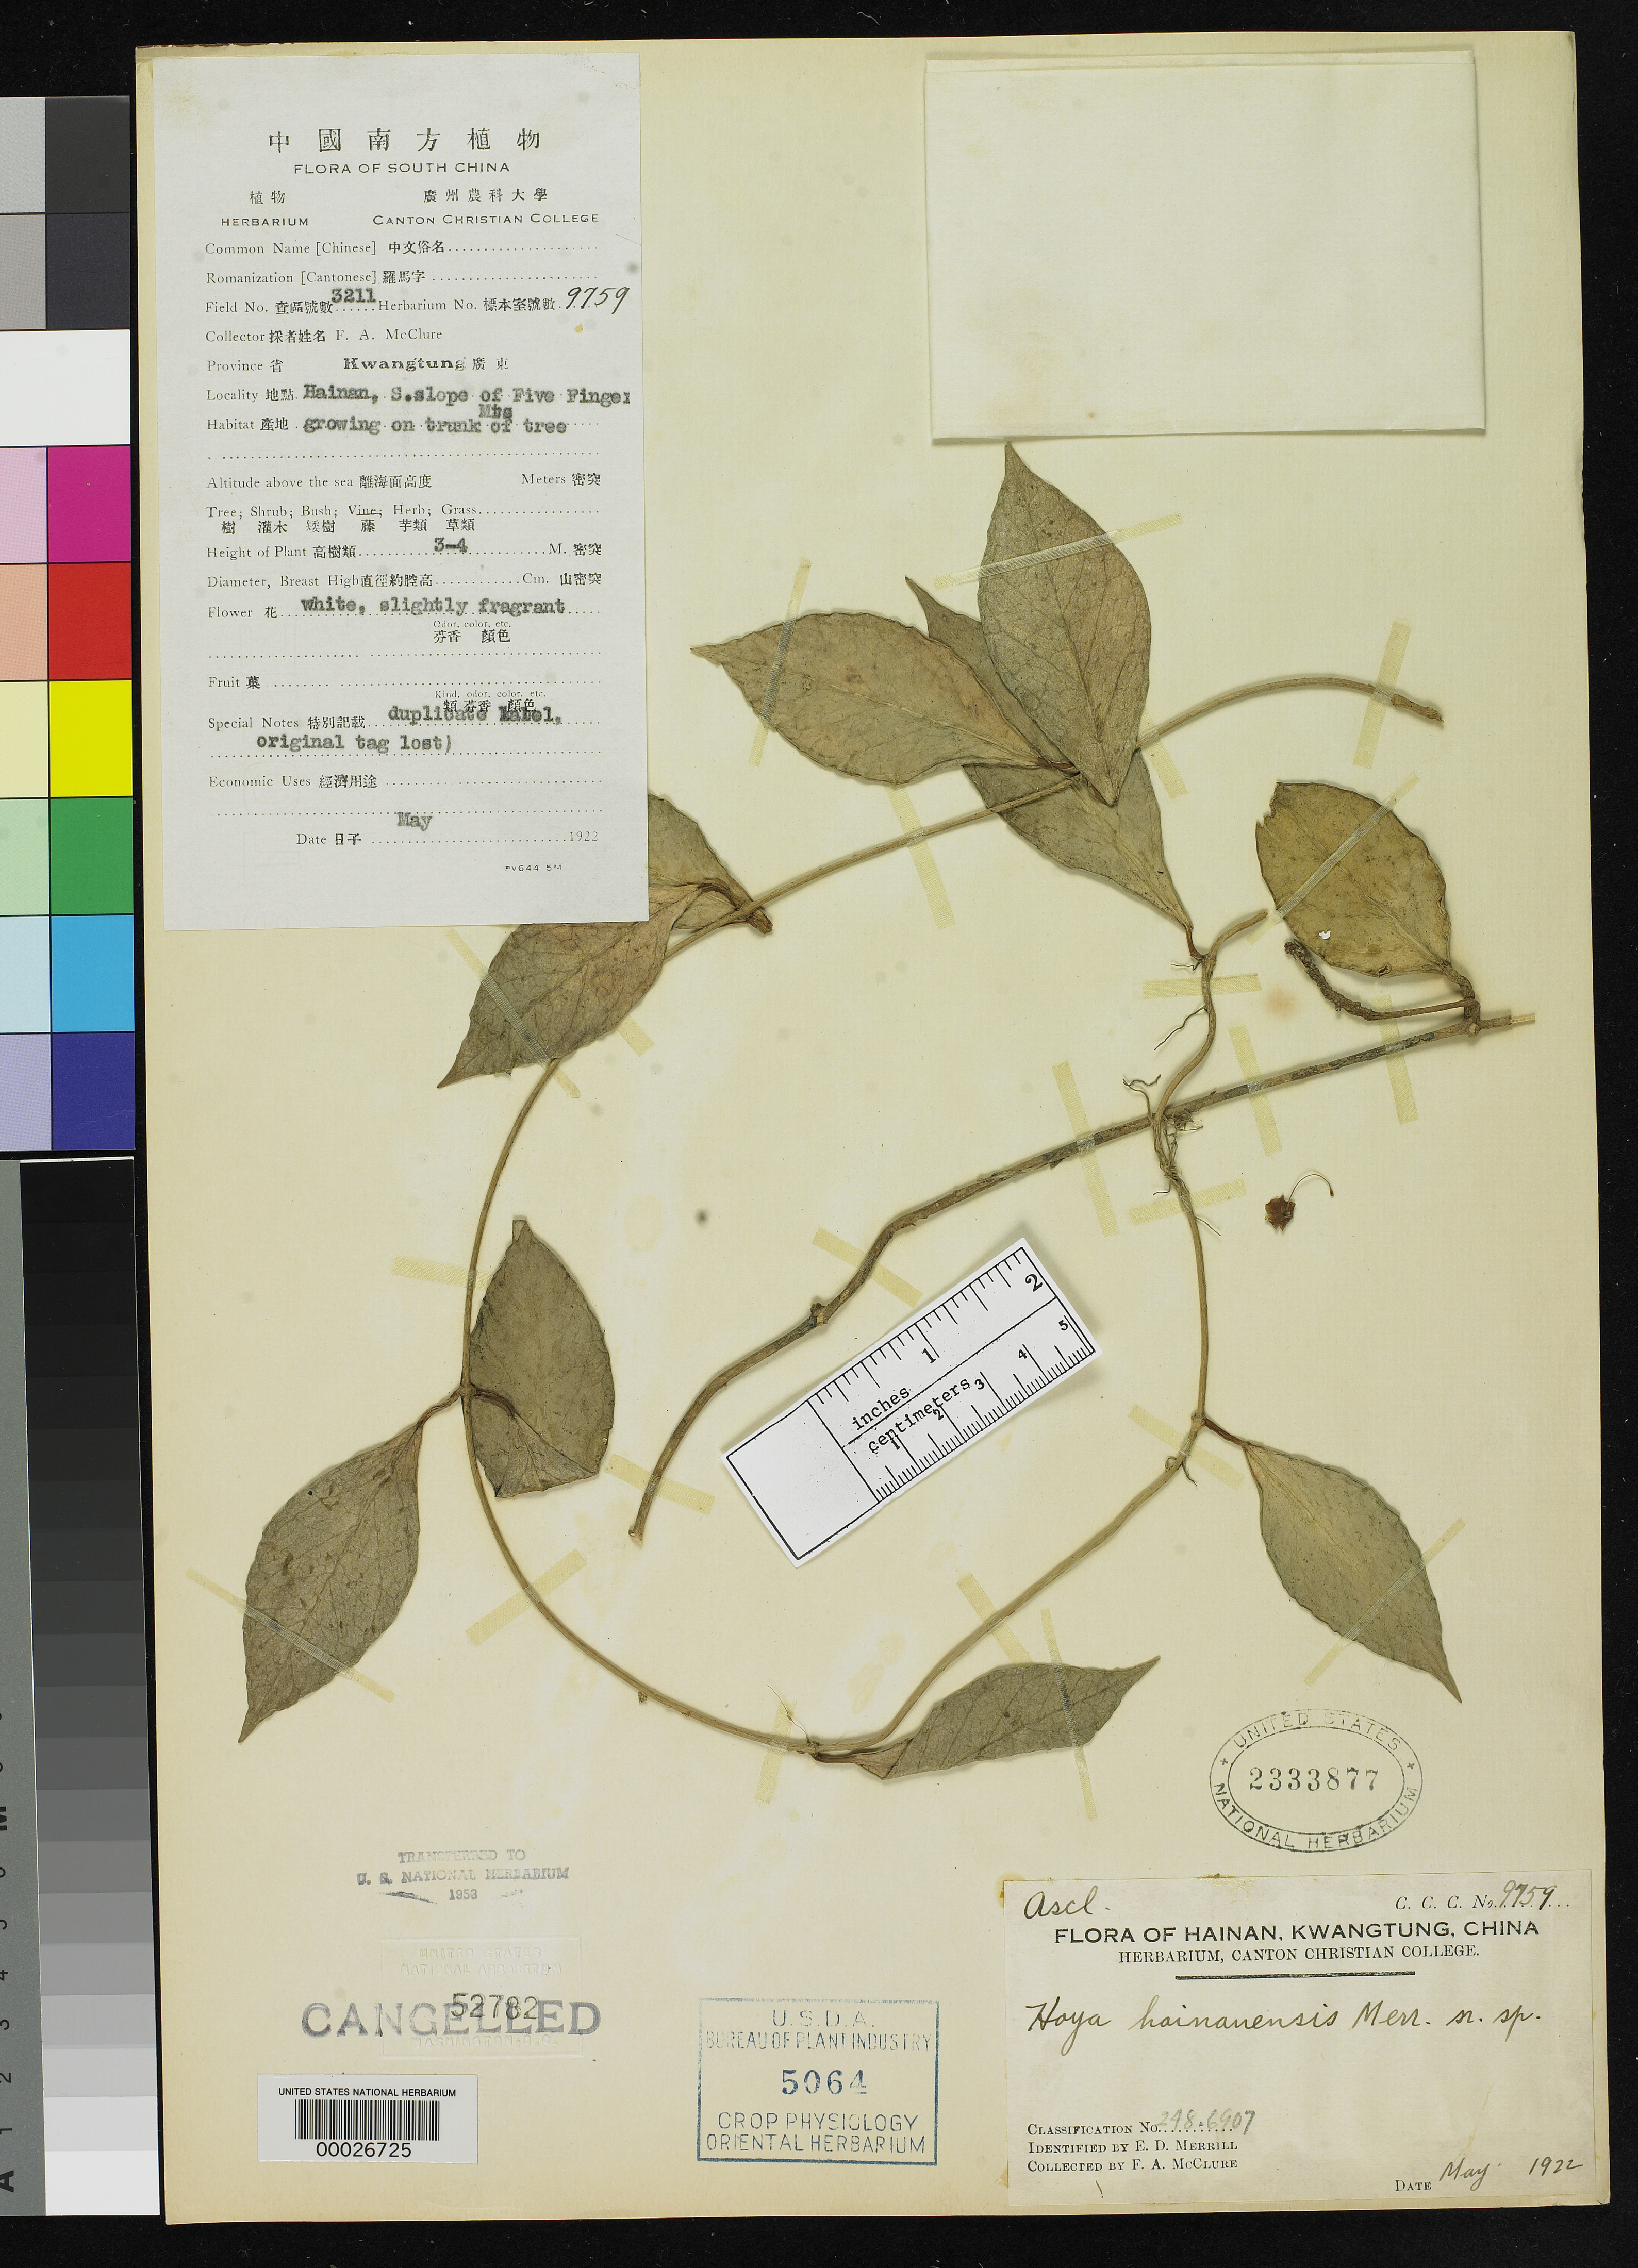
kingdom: Plantae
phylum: Tracheophyta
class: Magnoliopsida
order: Gentianales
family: Apocynaceae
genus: Hoya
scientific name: Hoya hainanensis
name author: Merr.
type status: Isotype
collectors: F. A. McClure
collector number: C.C.C. 9759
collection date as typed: May 1922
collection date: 1922-05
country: China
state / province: Hainan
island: Hainan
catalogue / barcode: US 2333877